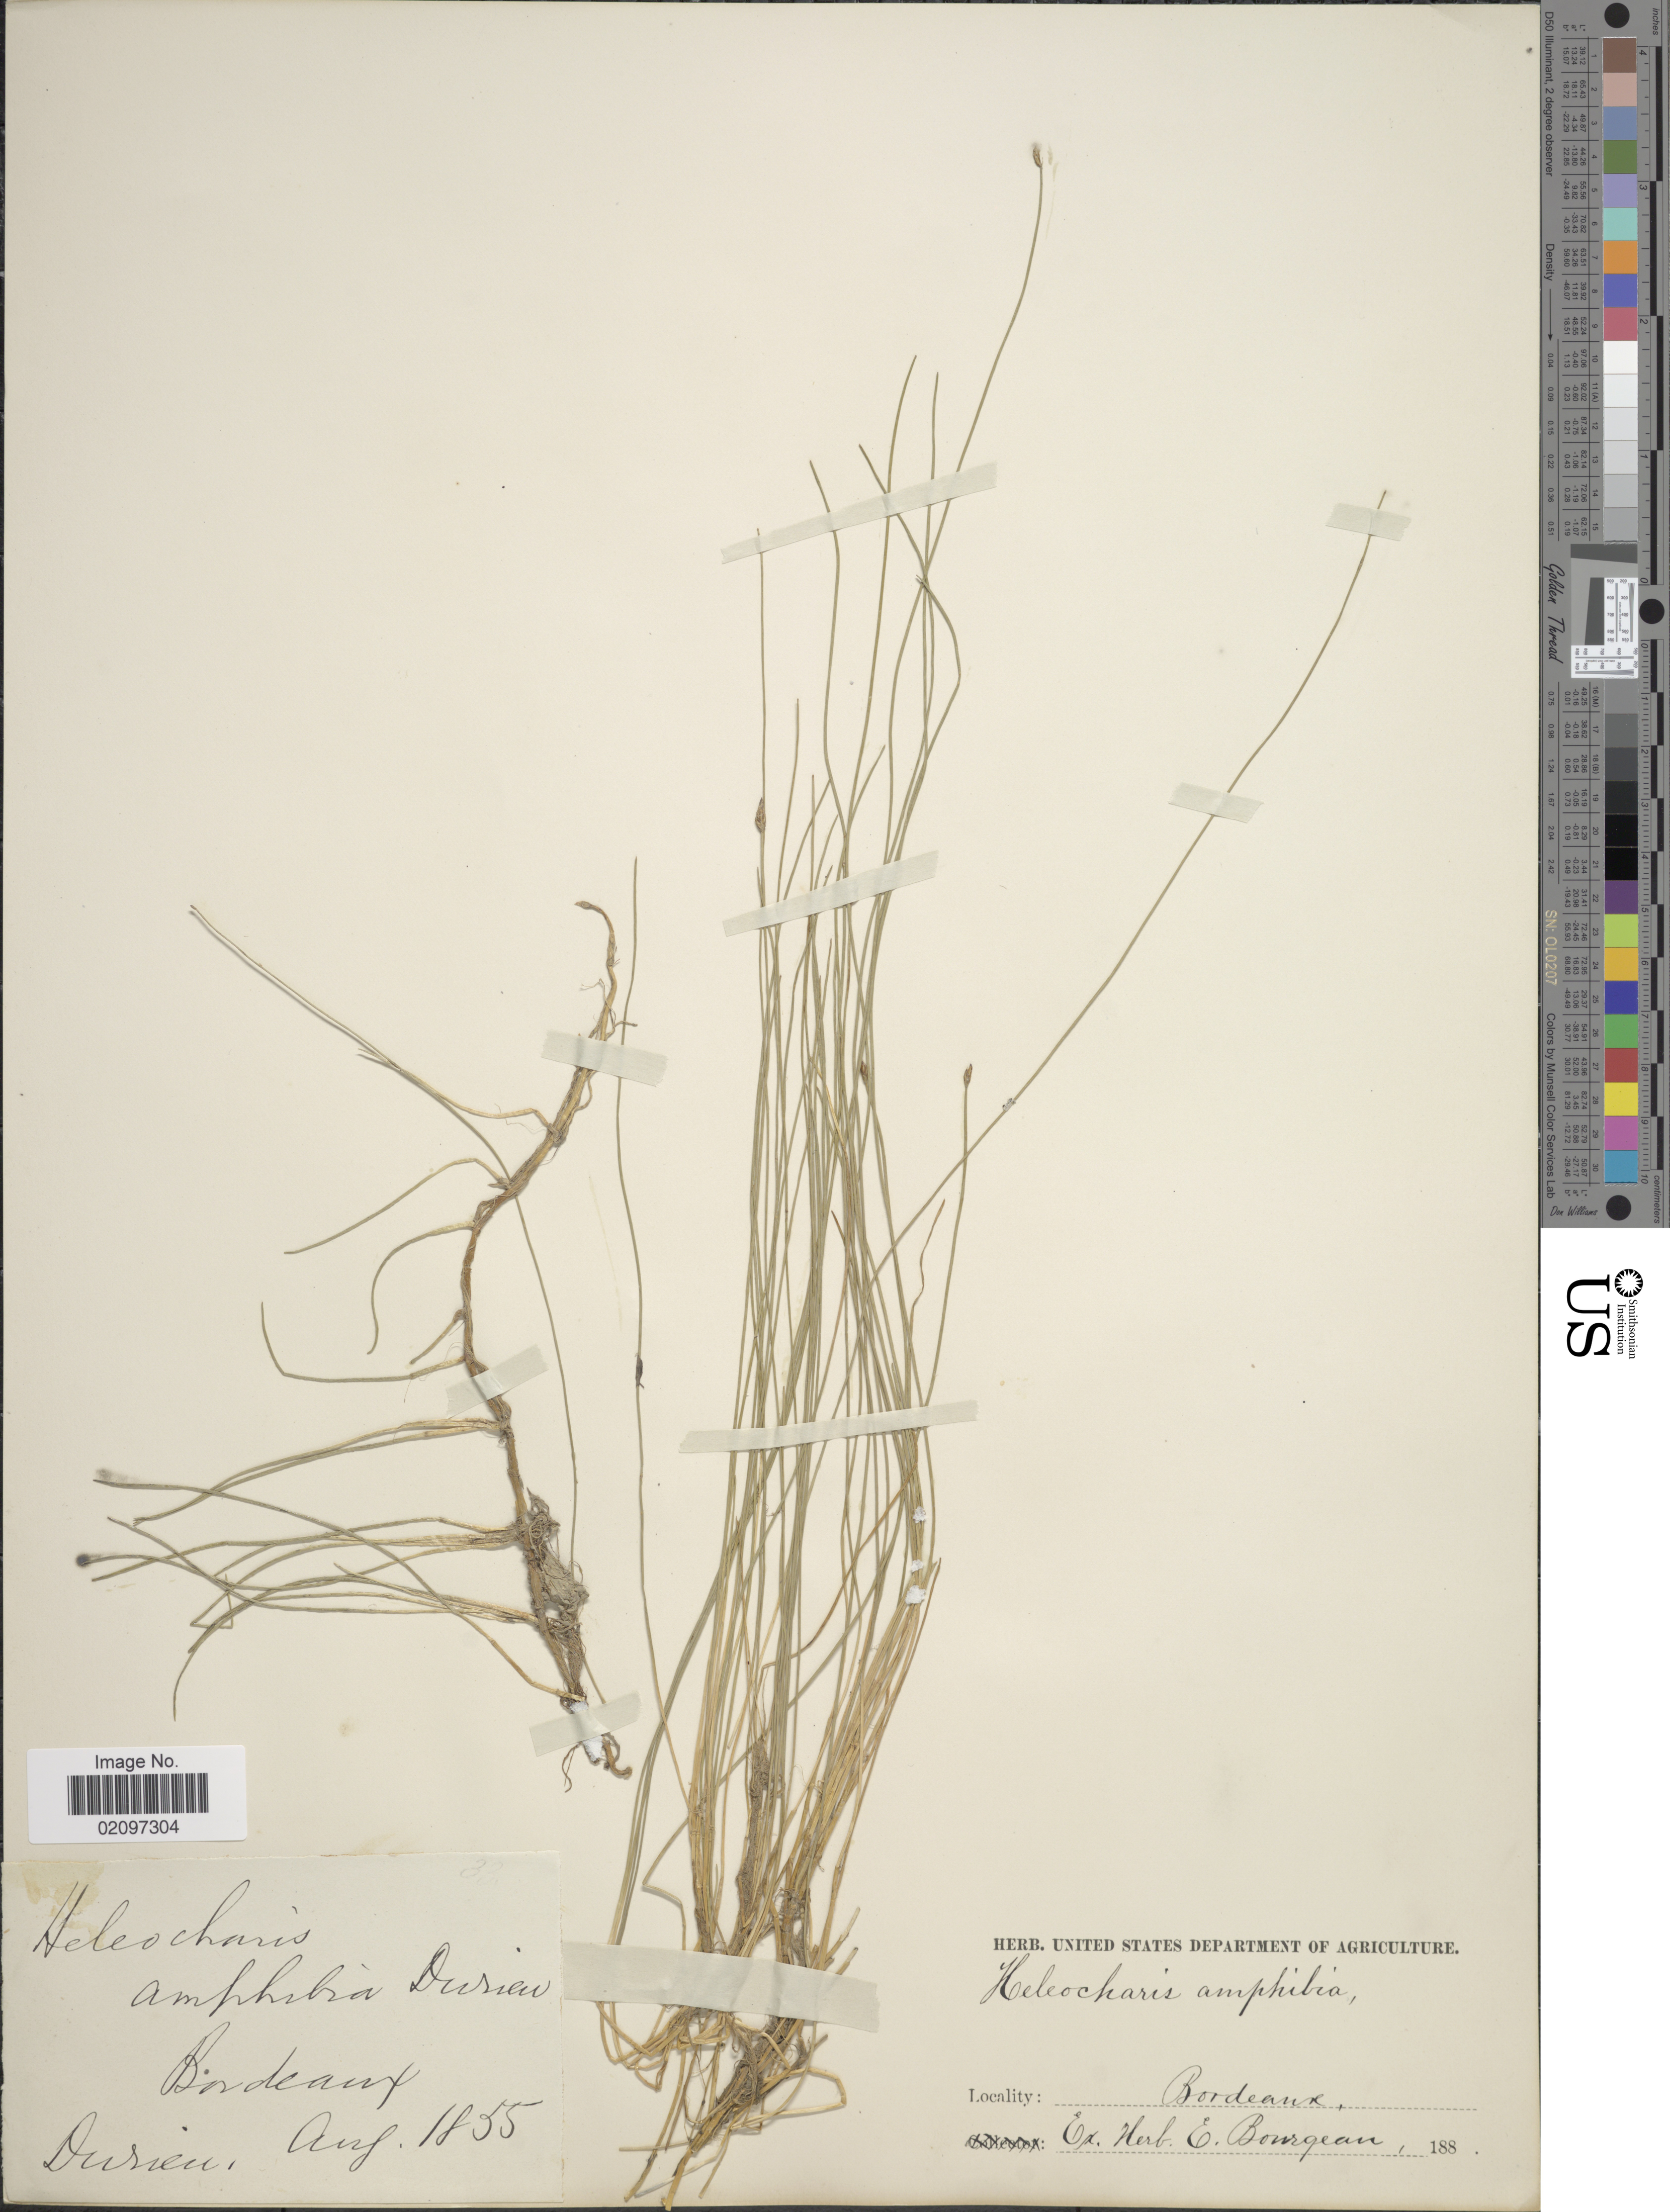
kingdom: Plantae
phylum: Tracheophyta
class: Liliopsida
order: Poales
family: Cyperaceae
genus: Eleocharis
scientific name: Eleocharis bonariensis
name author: Nees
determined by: Strong, Mark T., (BOT), Smithsonian Institution - National Museum of Natural History (UNITED STATES)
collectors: Durieu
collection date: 1855-08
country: France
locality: Bordeaux